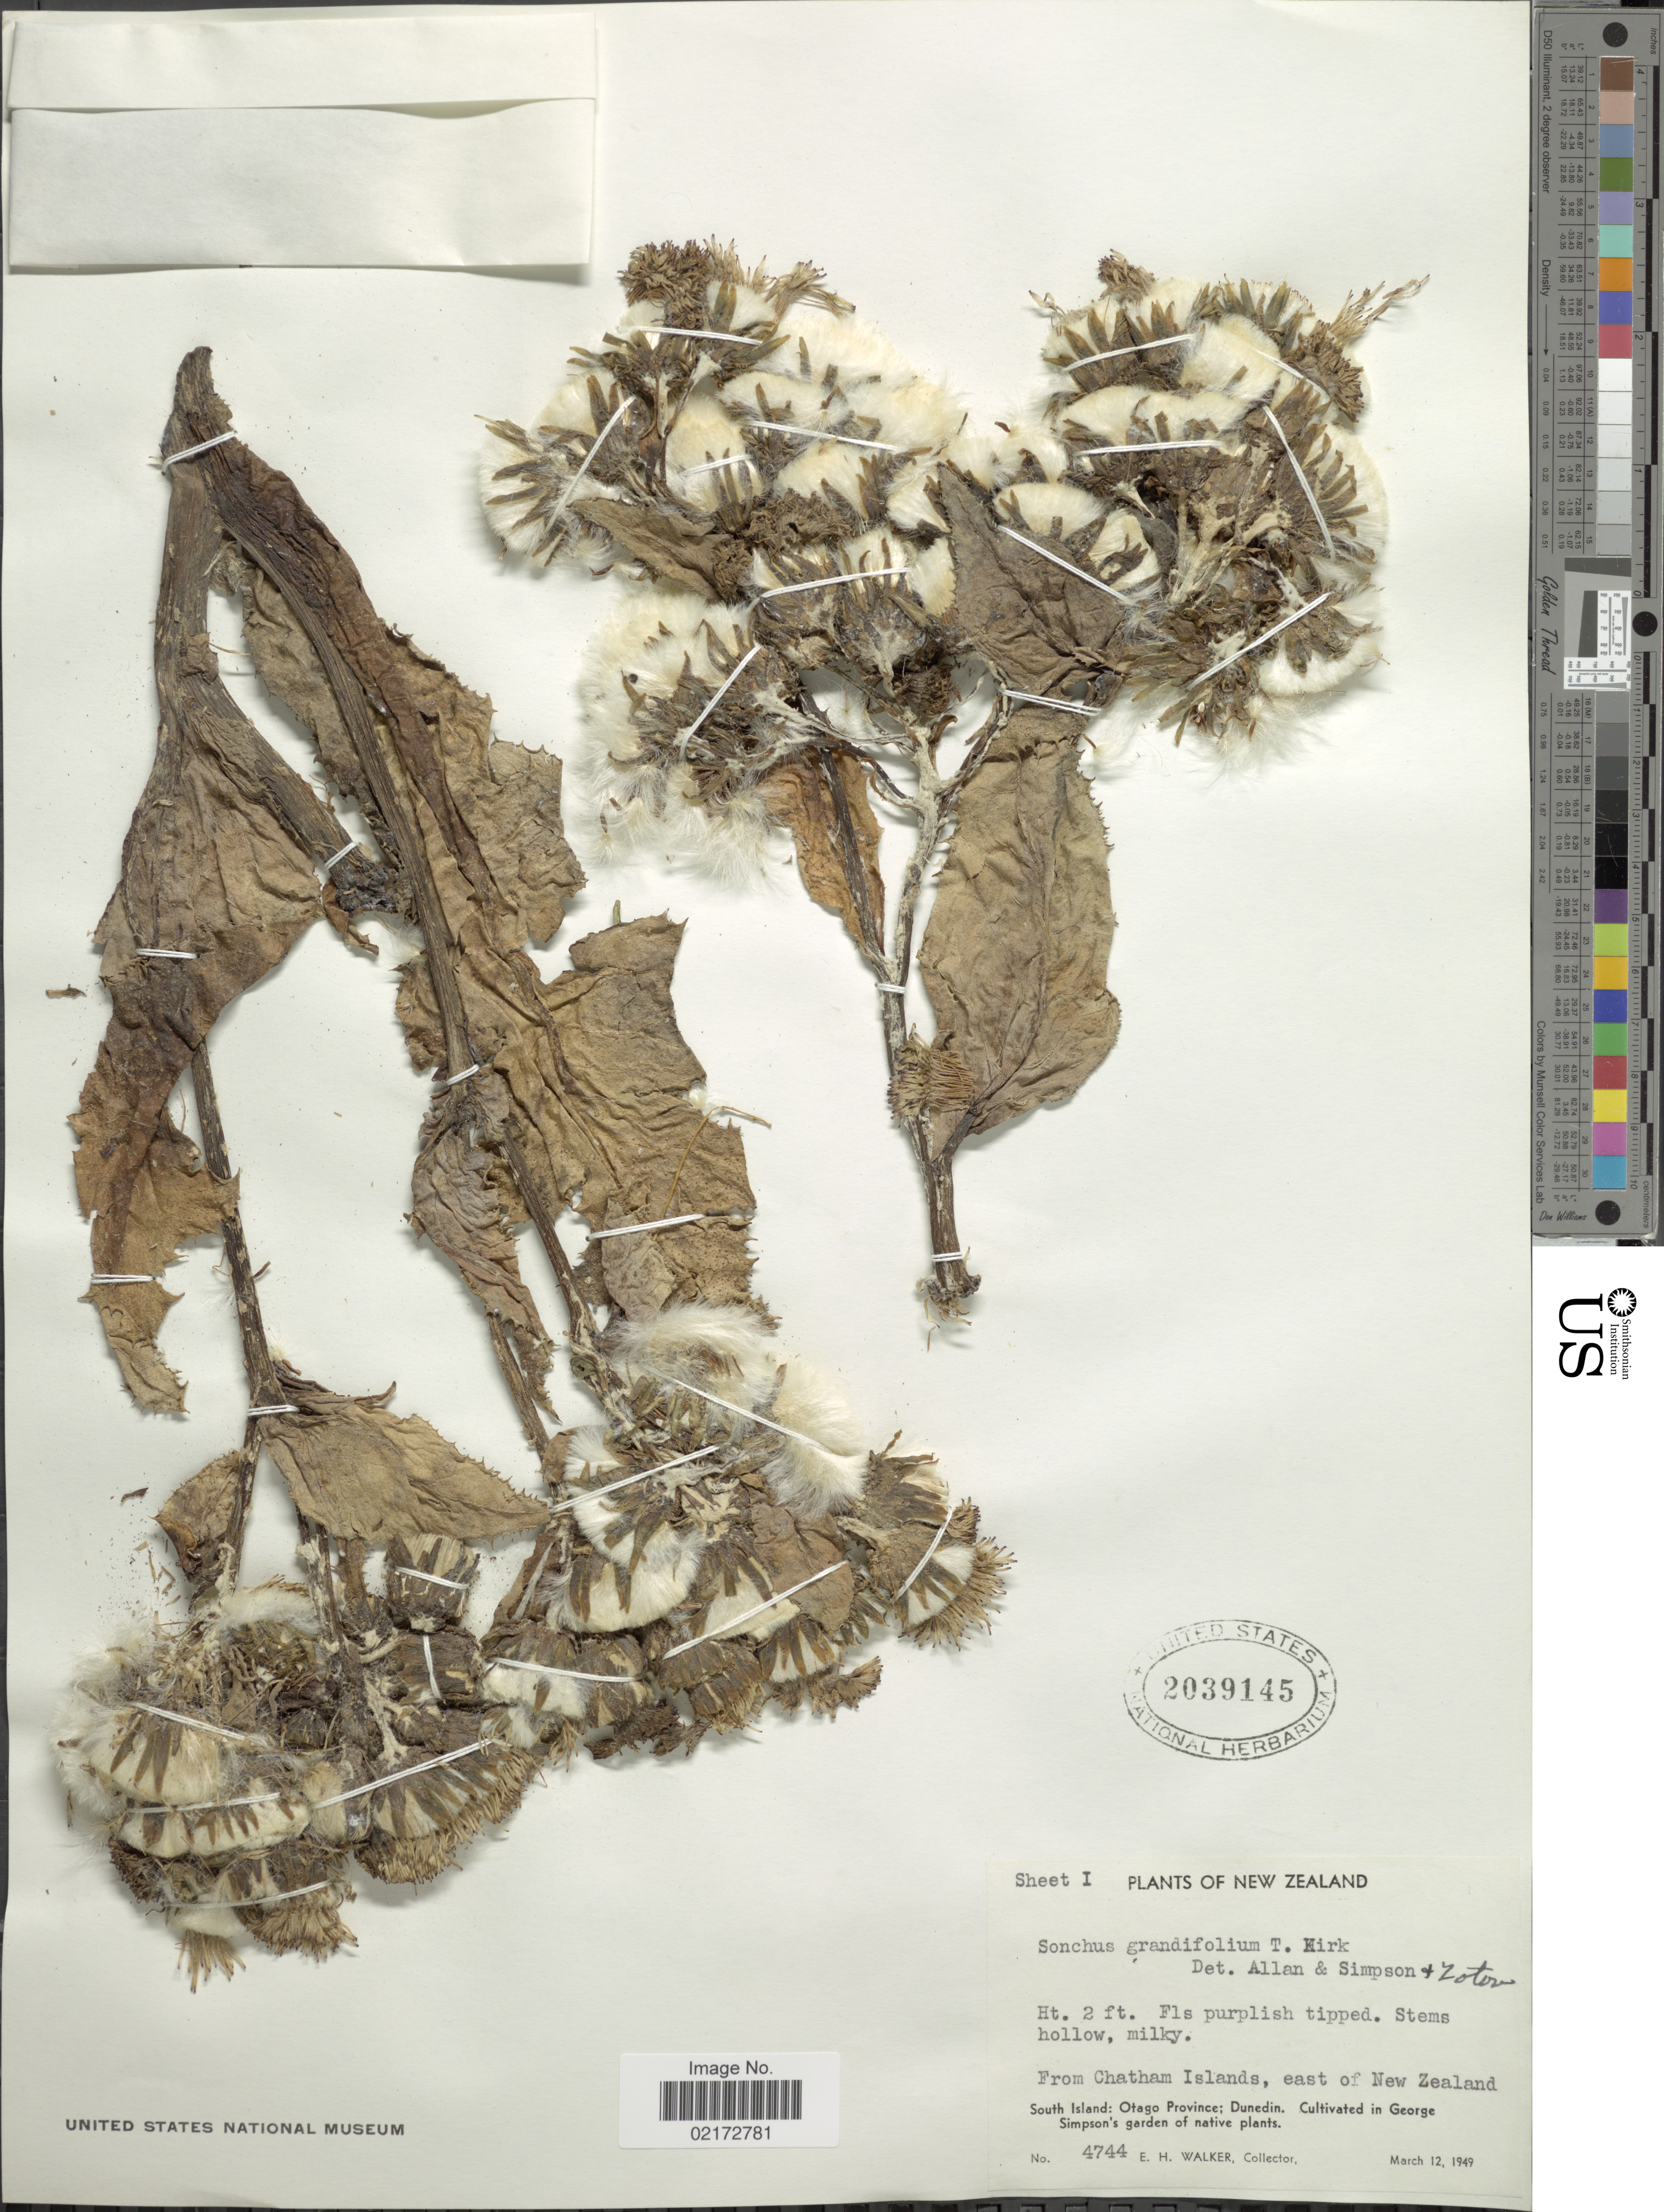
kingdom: Plantae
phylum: Tracheophyta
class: Magnoliopsida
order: Asterales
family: Asteraceae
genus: Sonchus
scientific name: Sonchus grandifolius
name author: Kirk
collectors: E. H. Walker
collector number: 4744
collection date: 1949-03-12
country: New Zealand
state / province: Otago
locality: From Chatham Islands, east of New Zealand. South Island: Otago Province; Cultivated in George Simpson's garden of native plants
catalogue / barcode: US 2039145